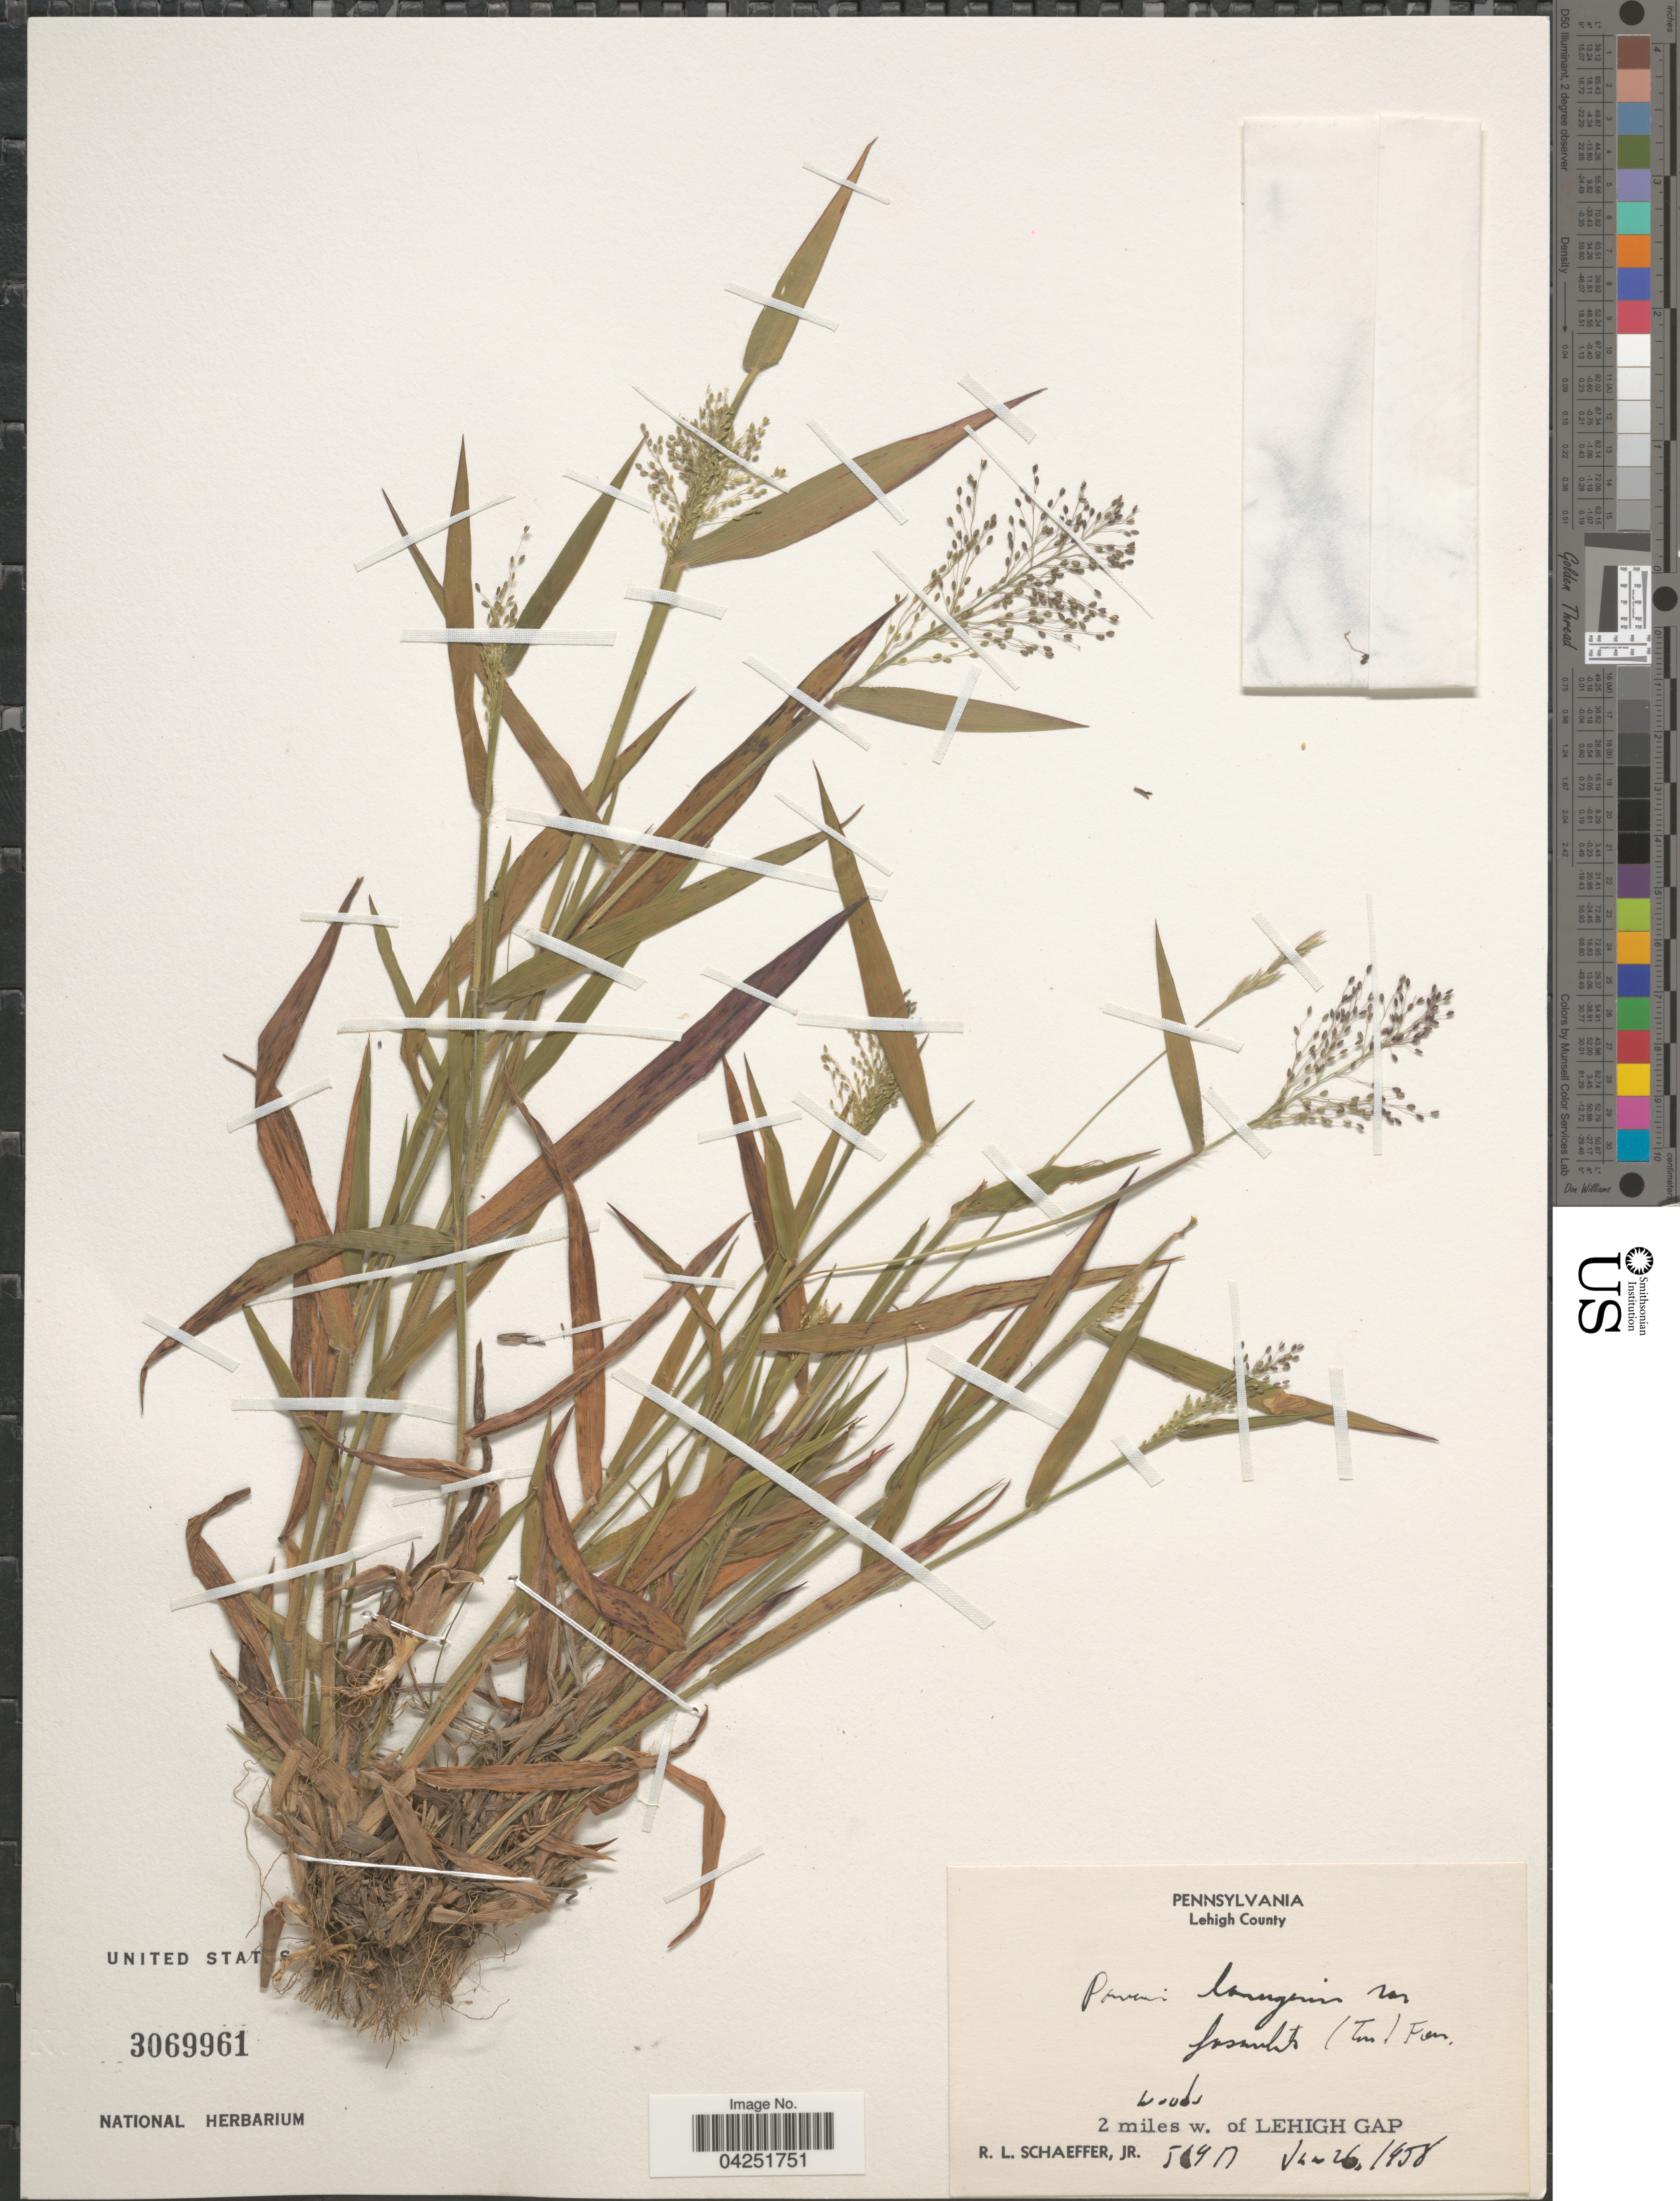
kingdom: Plantae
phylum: Tracheophyta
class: Liliopsida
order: Poales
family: Poaceae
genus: Dichanthelium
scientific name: Dichanthelium acuminatum var. fasciculatum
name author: (Torr.) Freckmann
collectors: R. L. Schaeffer Jr.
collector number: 5!917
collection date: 1958-01-26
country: United States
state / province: Pennsylvania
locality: Lehigh County. 2 miles w. of Lehigh Gap.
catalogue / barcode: US 3069961